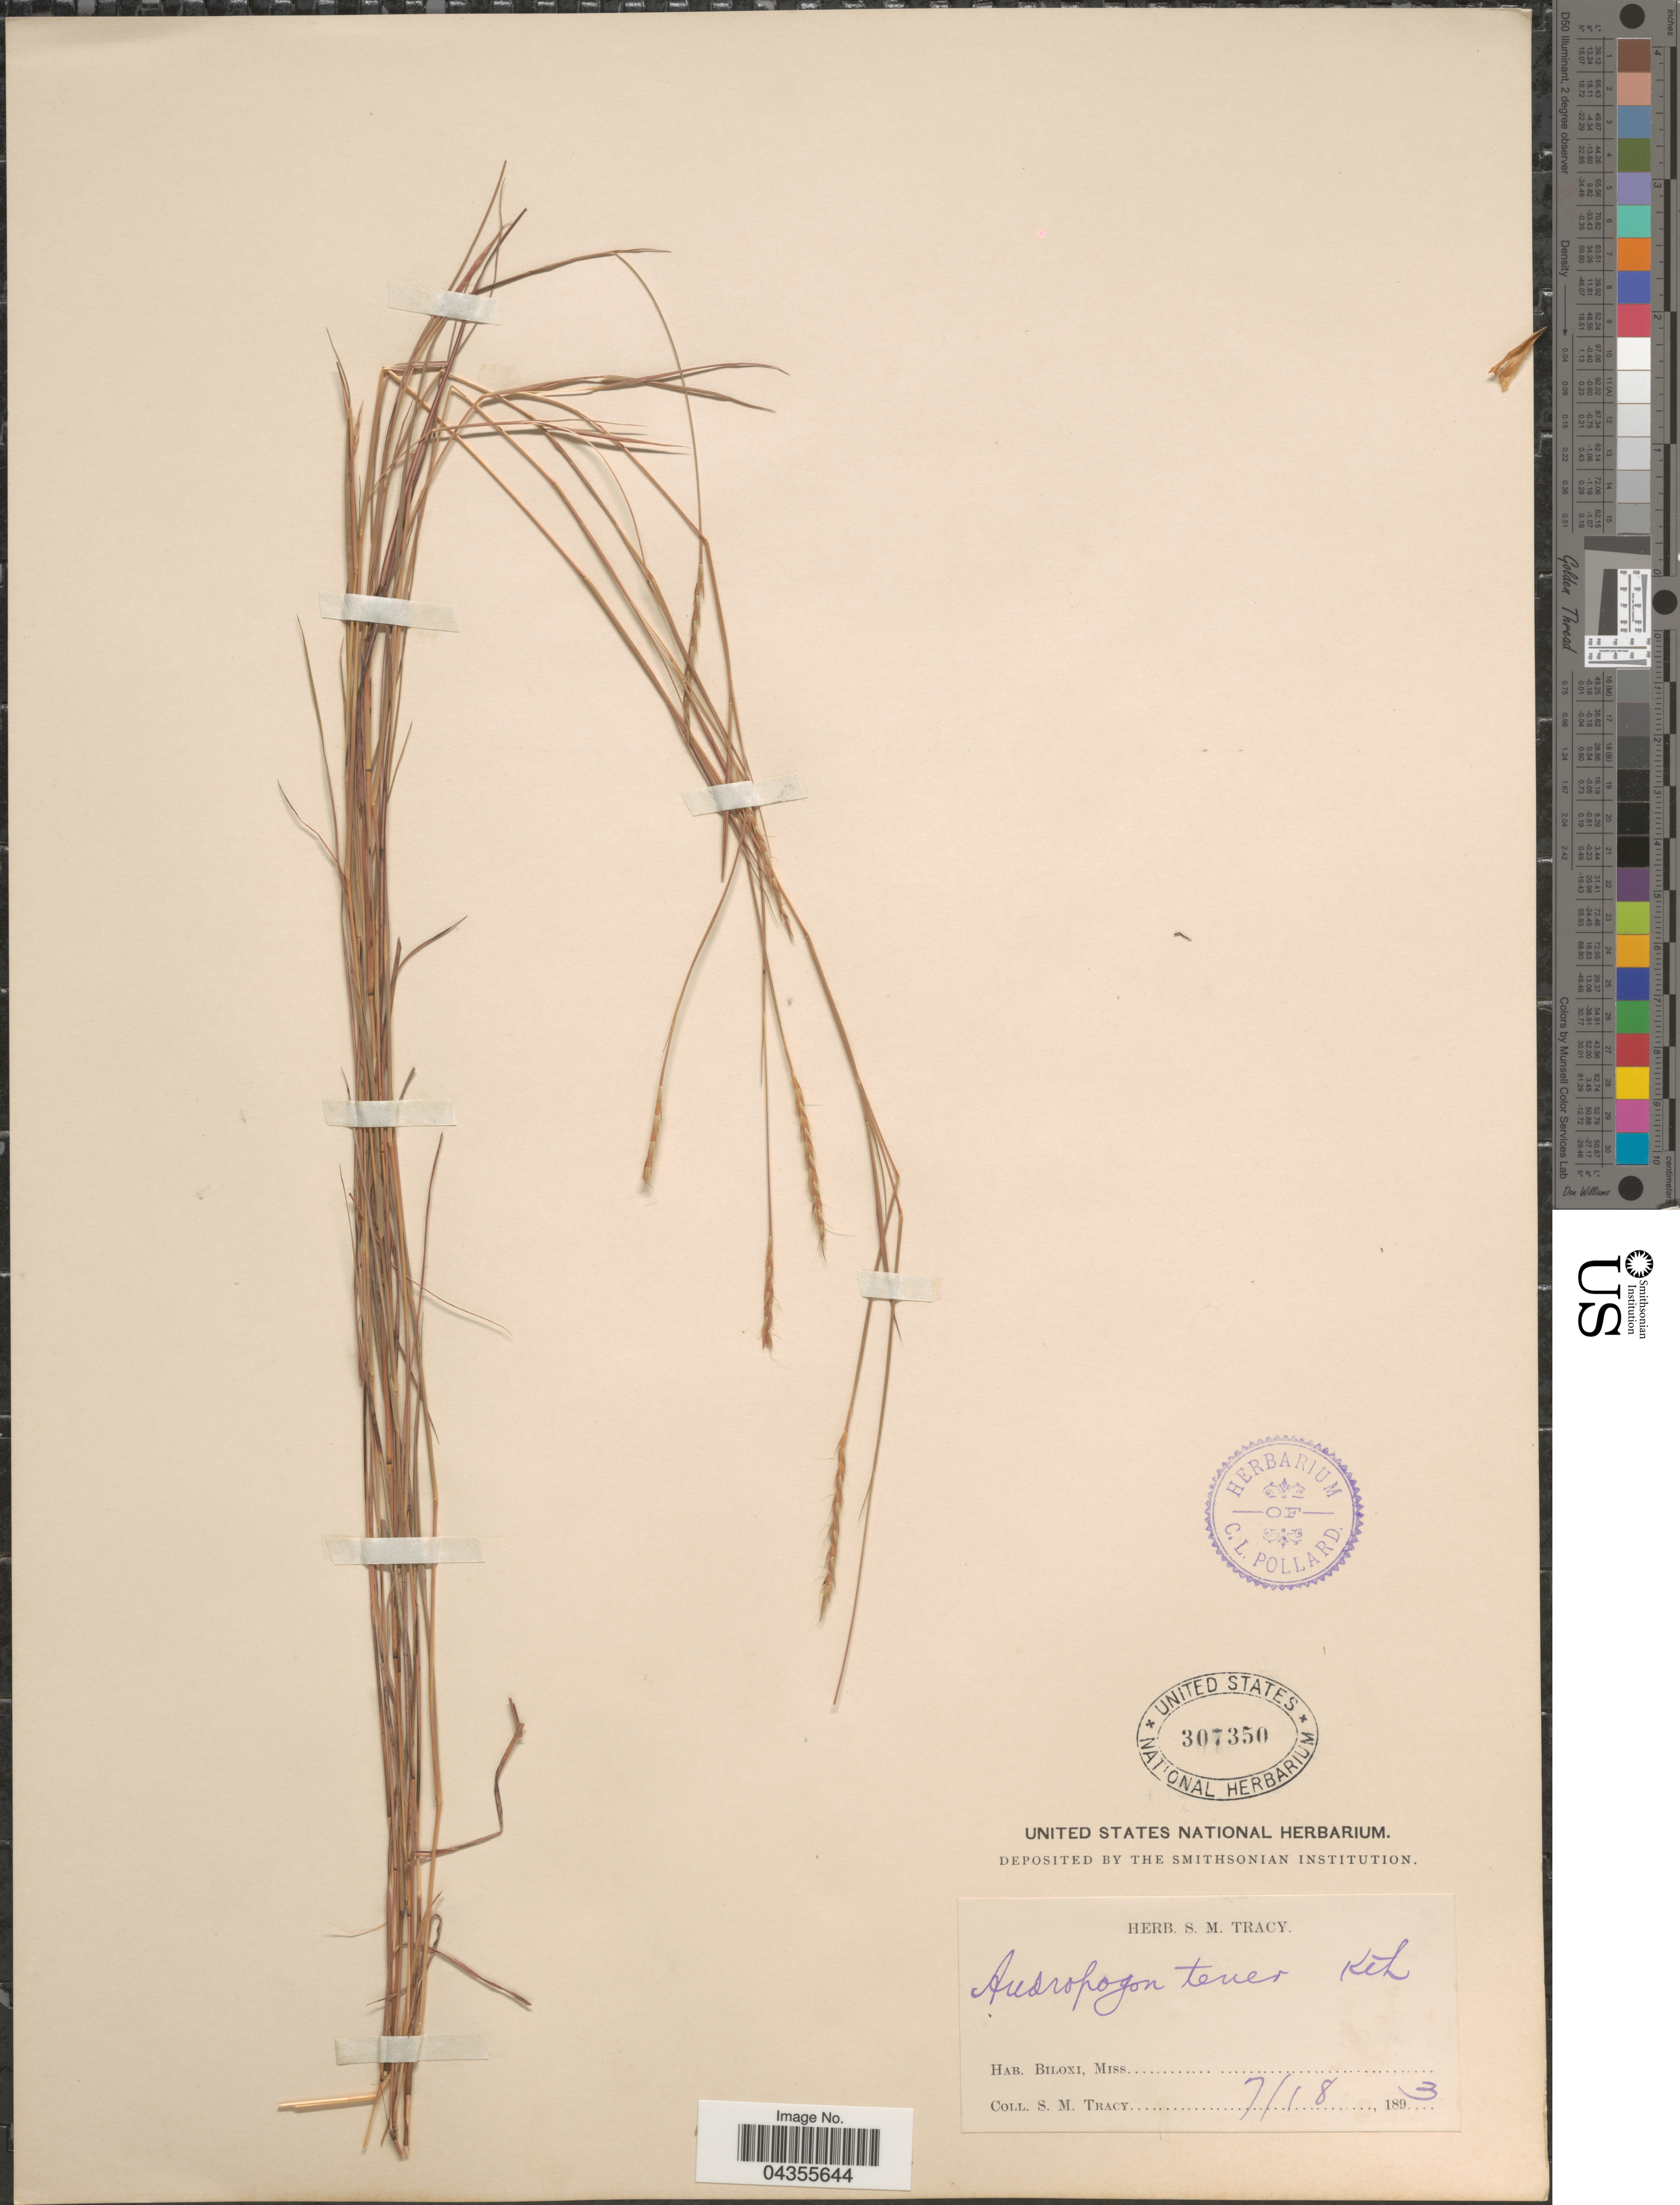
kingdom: Plantae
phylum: Tracheophyta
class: Liliopsida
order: Poales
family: Poaceae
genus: Schizachyrium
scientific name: Schizachyrium tenerum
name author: Nees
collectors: S. M. Tracy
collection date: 1893-07-18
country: United States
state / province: Mississippi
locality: Biloxi.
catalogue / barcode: US 307350